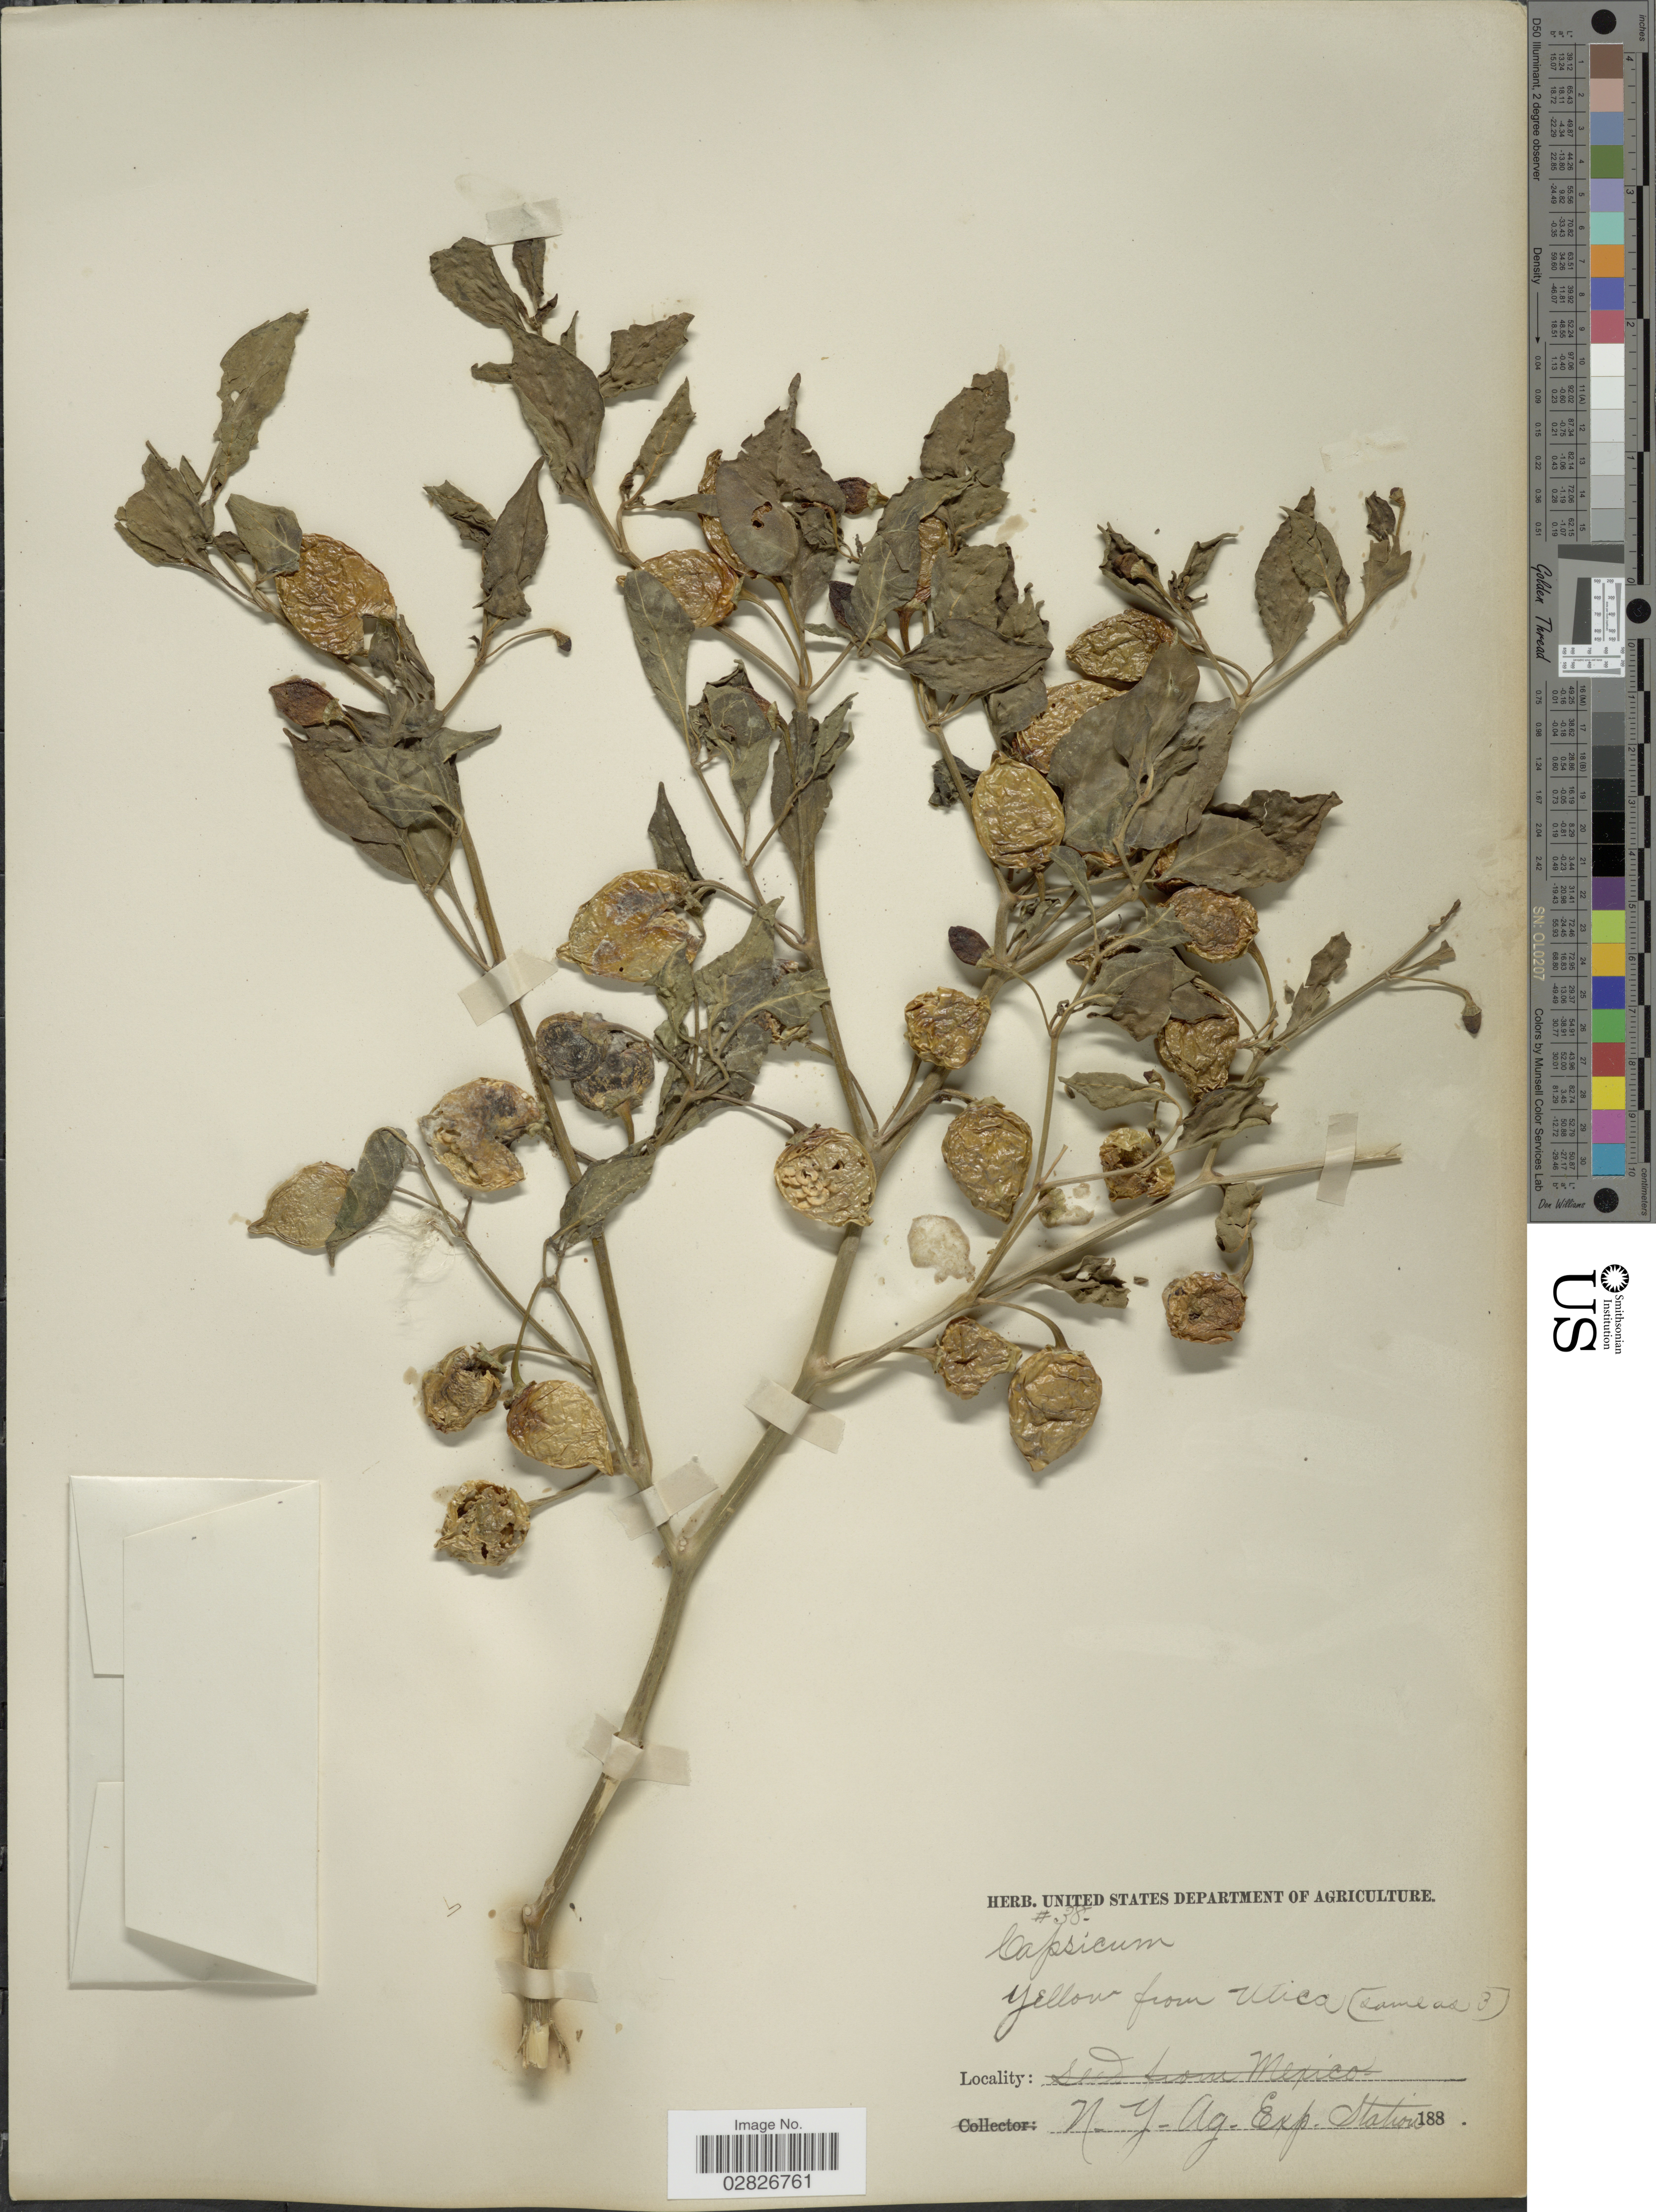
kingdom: Plantae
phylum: Tracheophyta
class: Magnoliopsida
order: Solanales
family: Solanaceae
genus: Capsicum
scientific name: Capsicum sp.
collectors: Facchini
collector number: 38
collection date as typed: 188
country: United States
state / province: New York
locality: N.Y. Ag. Exp. Station.